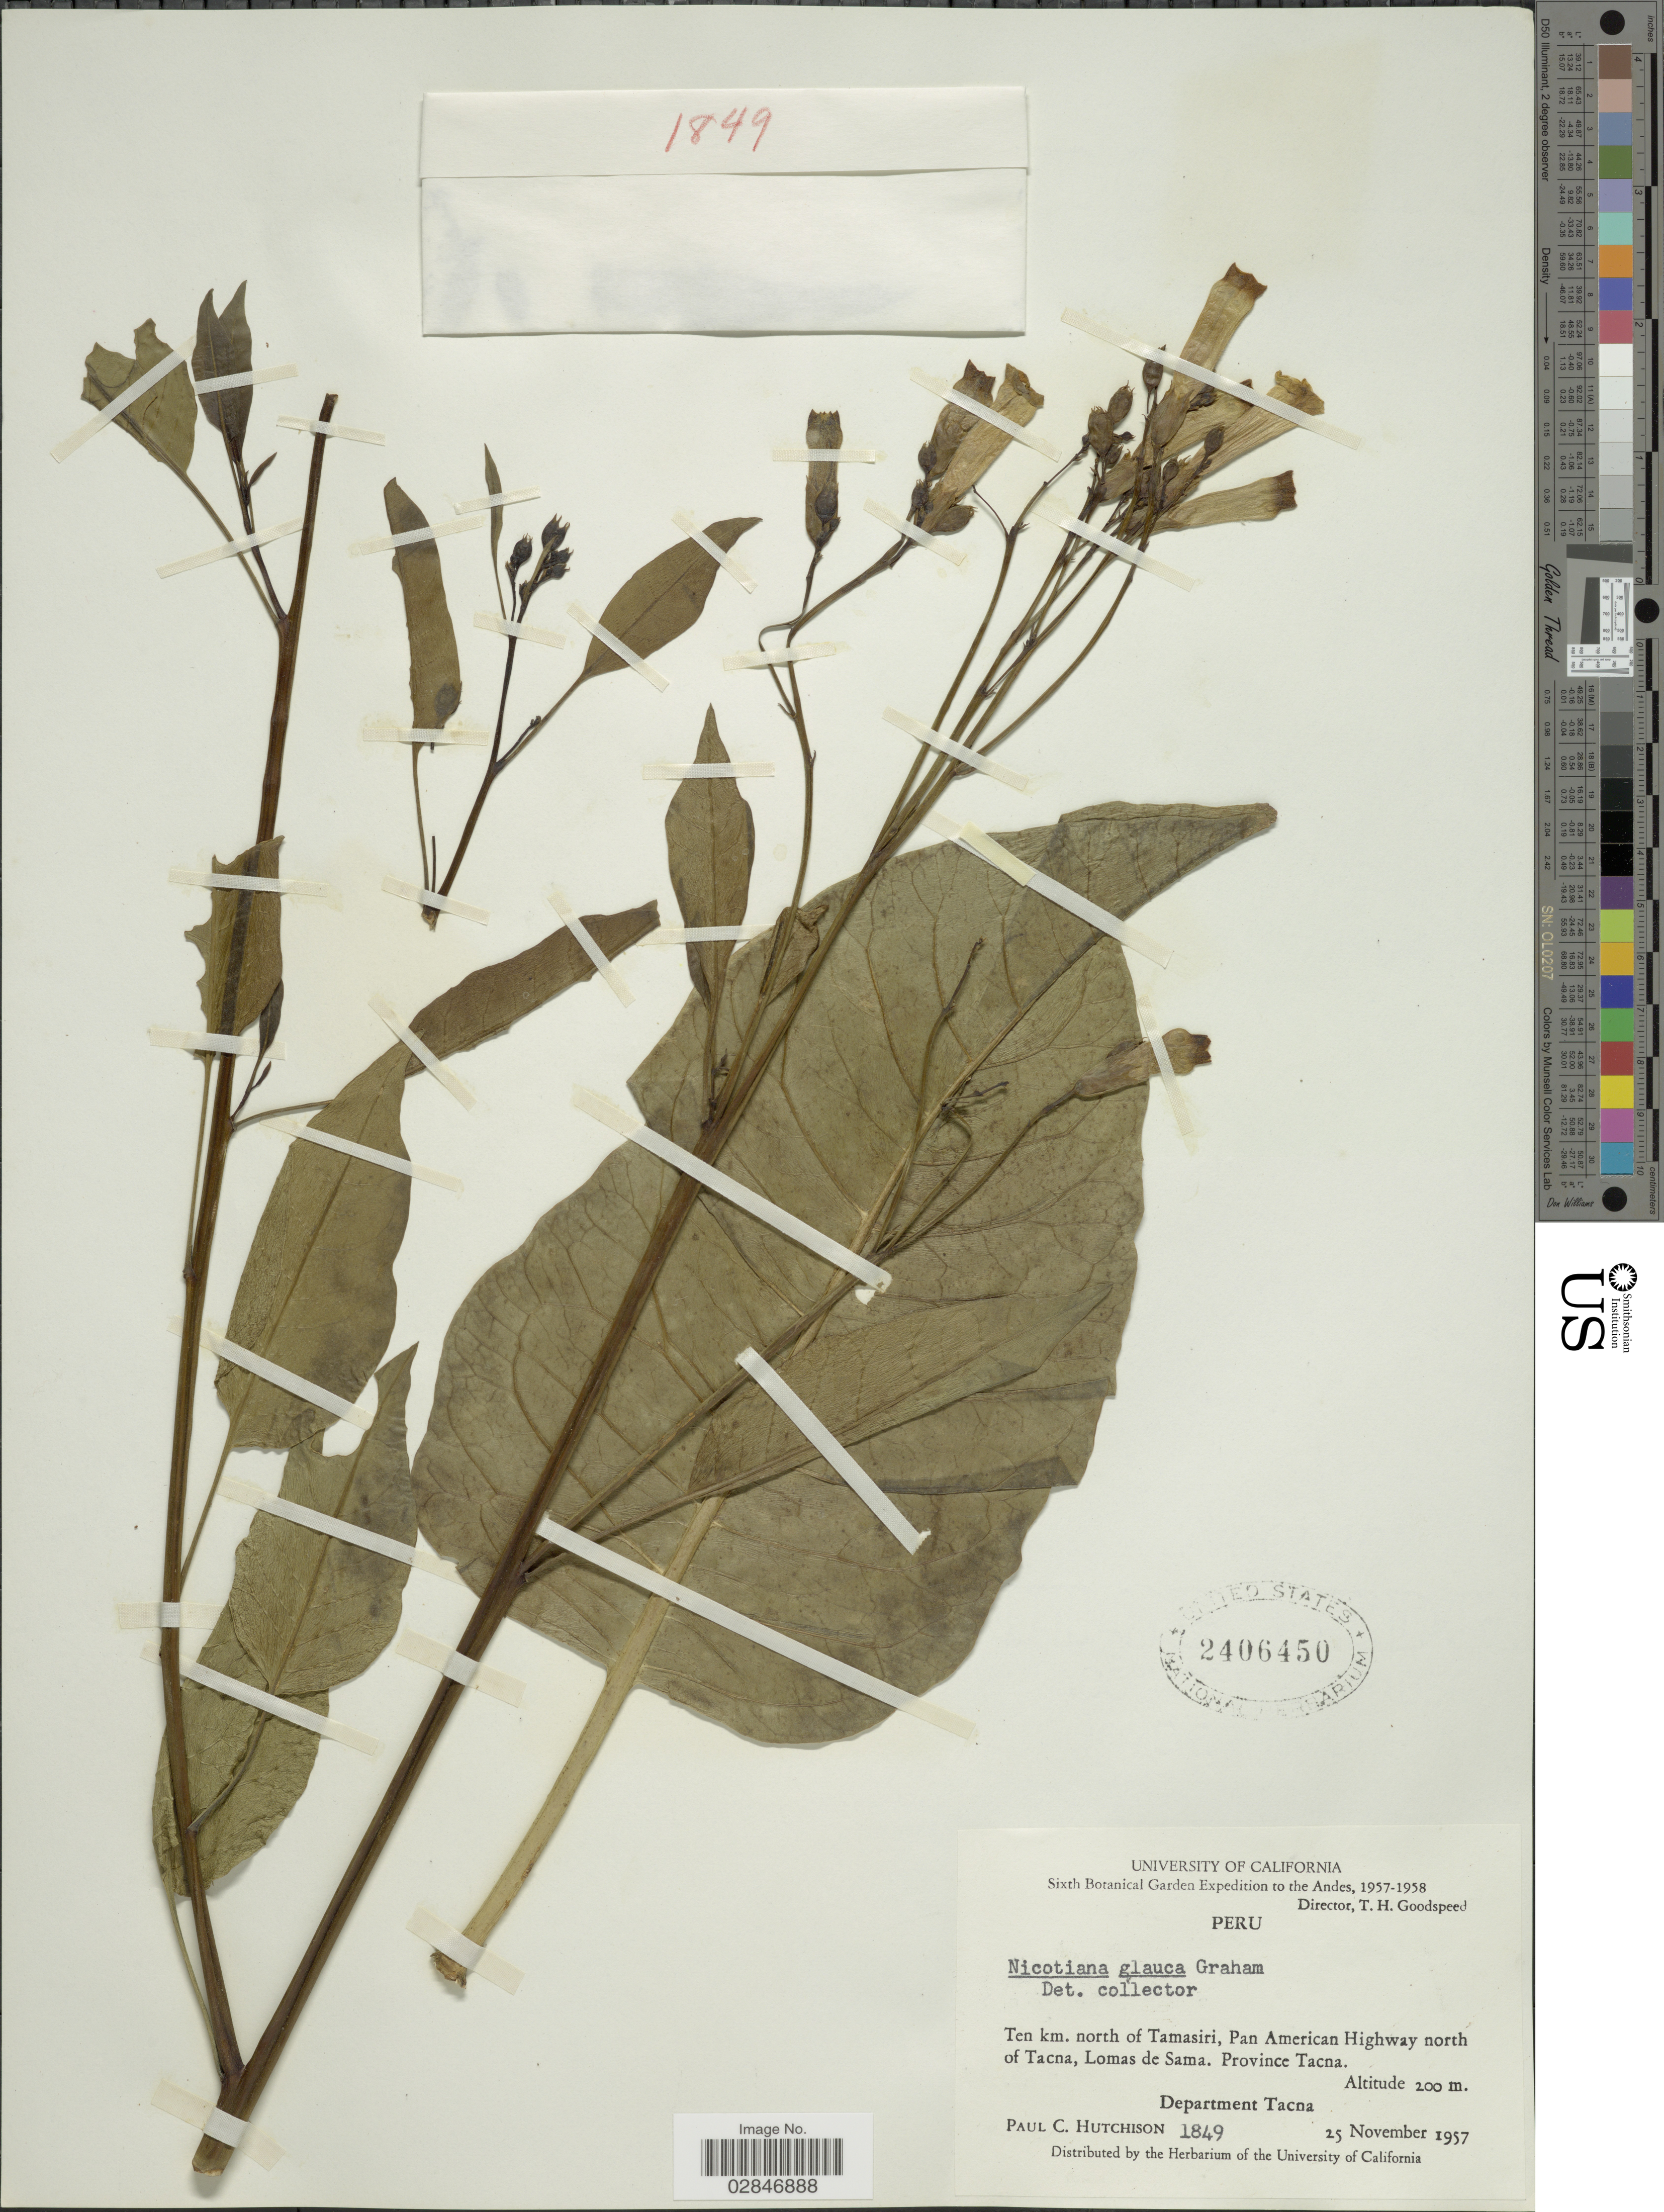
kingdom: Plantae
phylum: Tracheophyta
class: Magnoliopsida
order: Solanales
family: Solanaceae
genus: Nicotiana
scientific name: Nicotiana glauca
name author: Graham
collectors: P. C. Hutchison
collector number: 1849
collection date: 1957-11-25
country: Peru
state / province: Tacna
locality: The Andes, Ten km. north of Tamasiri, Pan American Highway north of Tacna, Lomas de Sama. Province Tacna, Department Tacna.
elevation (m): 200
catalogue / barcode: US 2406450